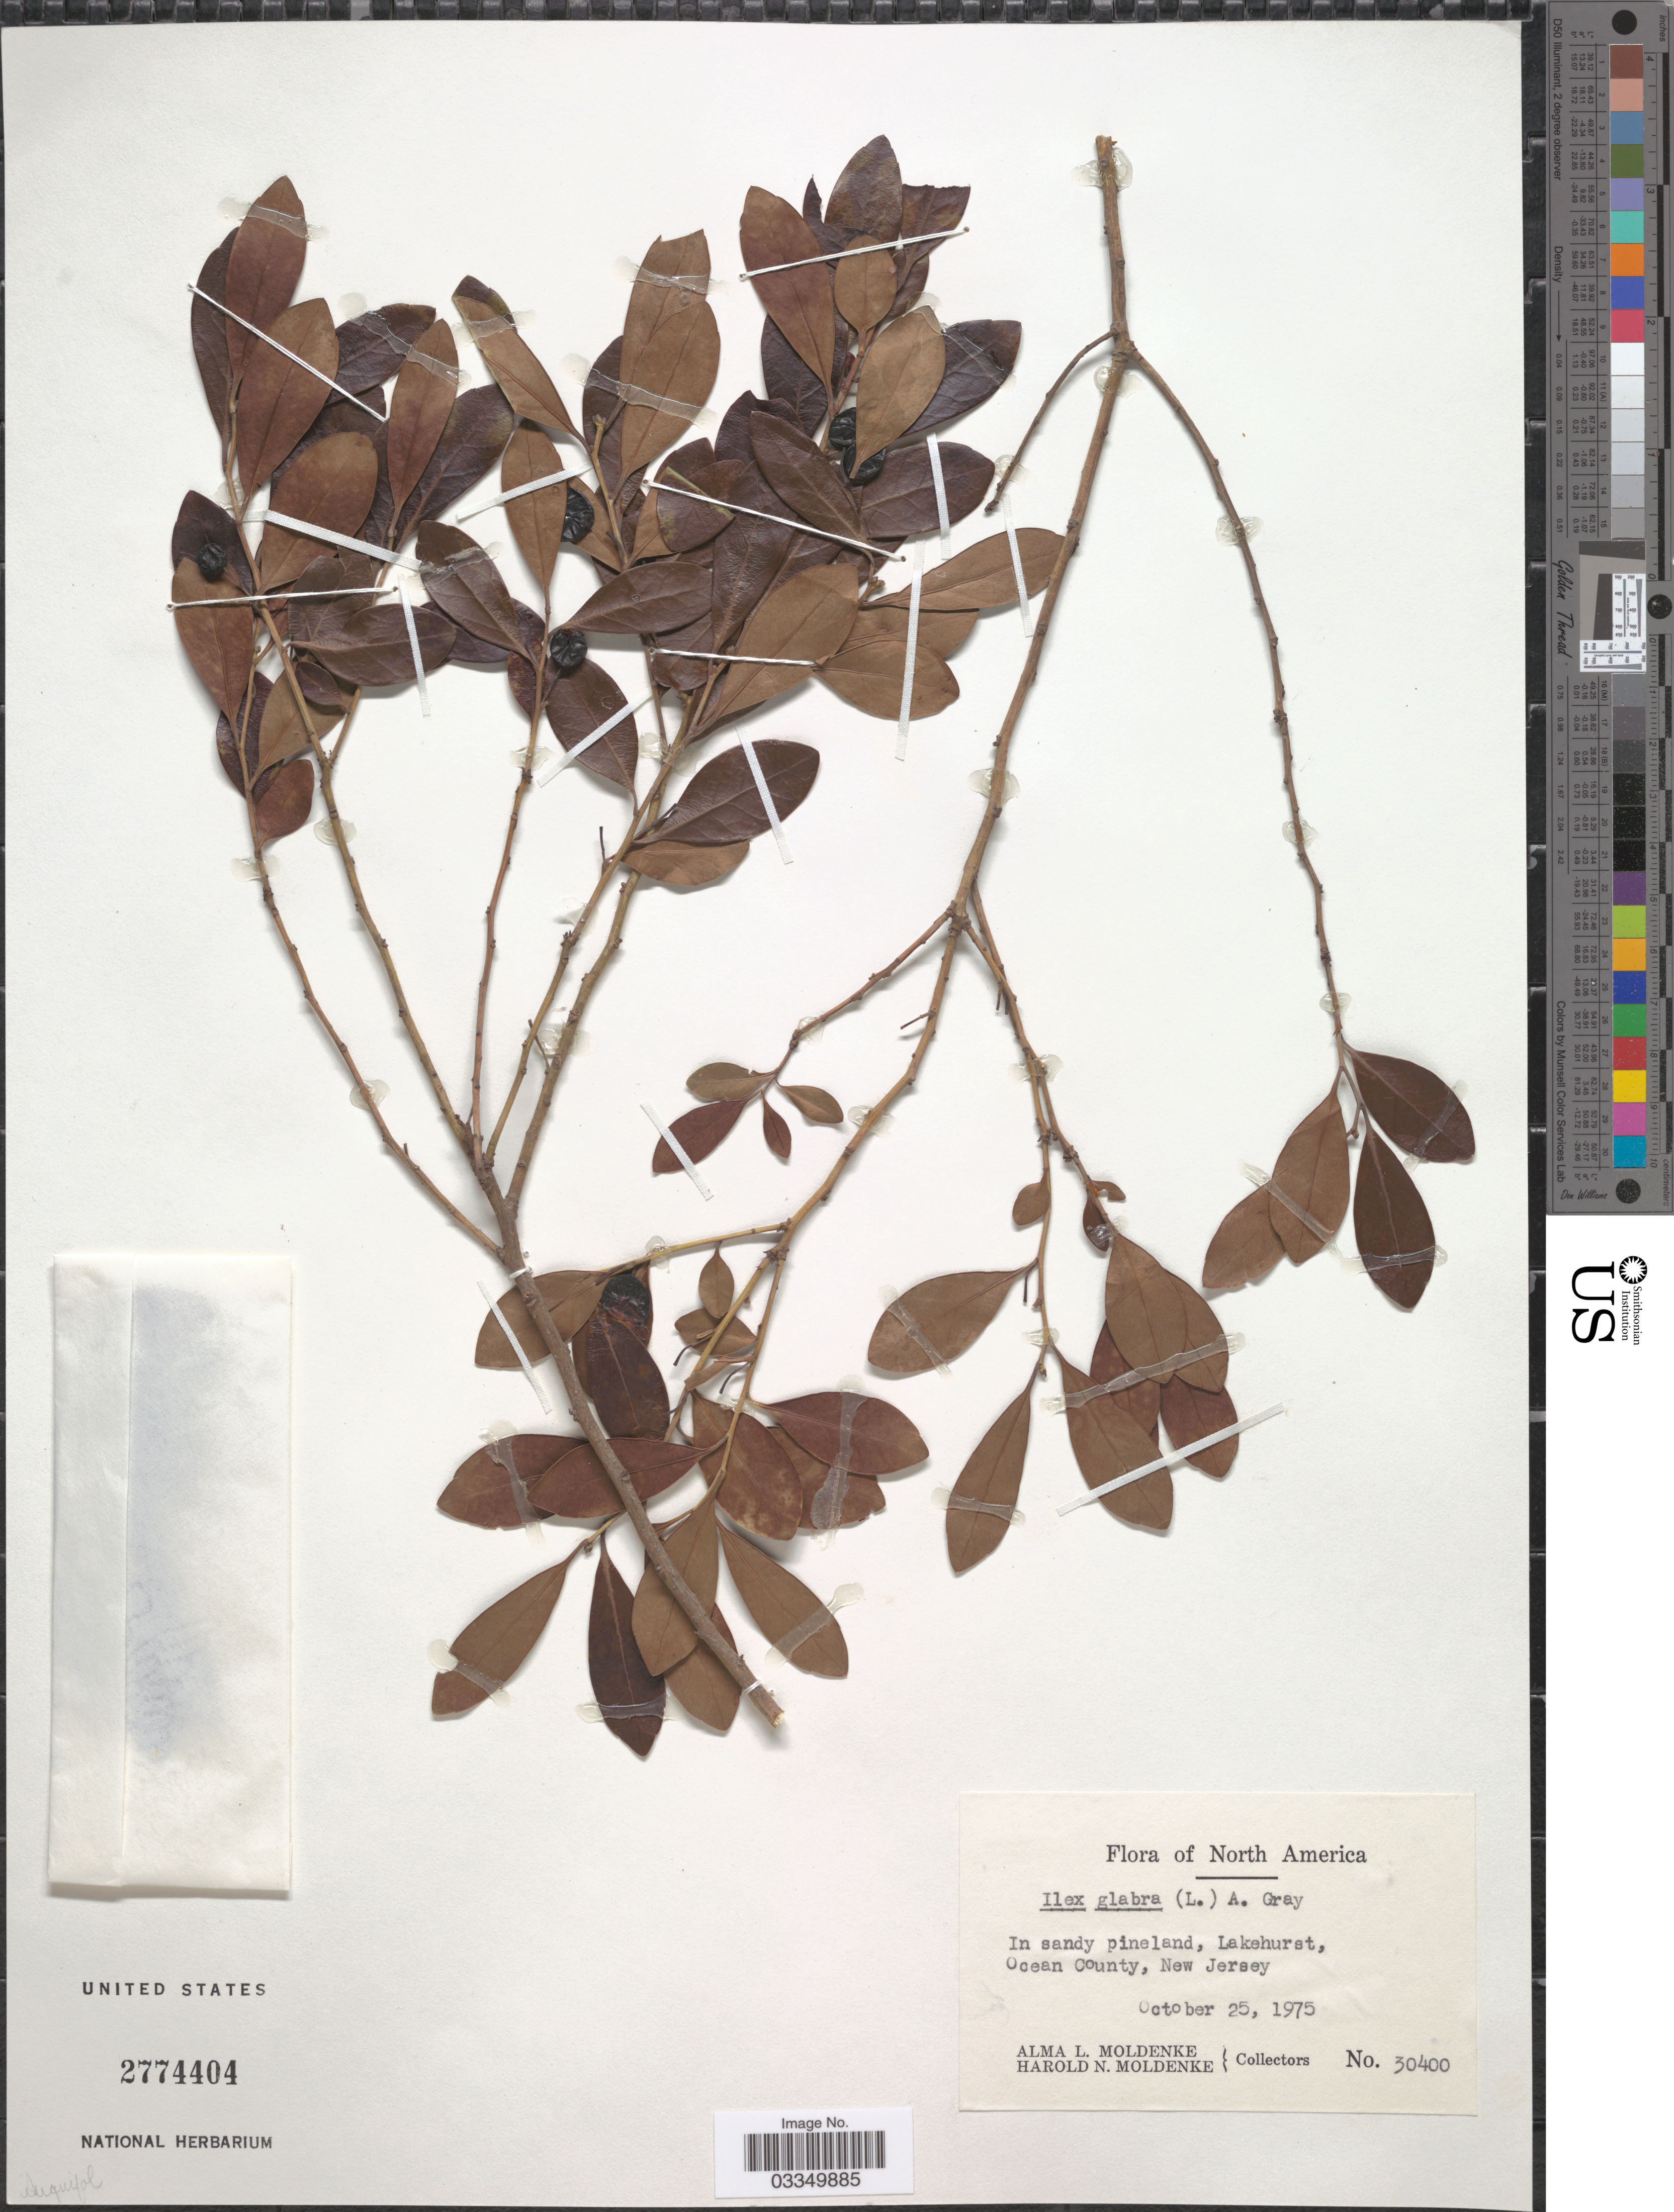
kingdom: Plantae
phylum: Tracheophyta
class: Magnoliopsida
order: Aquifoliales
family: Aquifoliaceae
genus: Ilex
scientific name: Ilex glabra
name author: (L.) A. Gray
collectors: A. L. Moldenke & H. N. Moldenke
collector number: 30400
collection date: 1975-10-25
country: United States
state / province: New Jersey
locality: Lakehurst, Ocean County.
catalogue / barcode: US 2774404